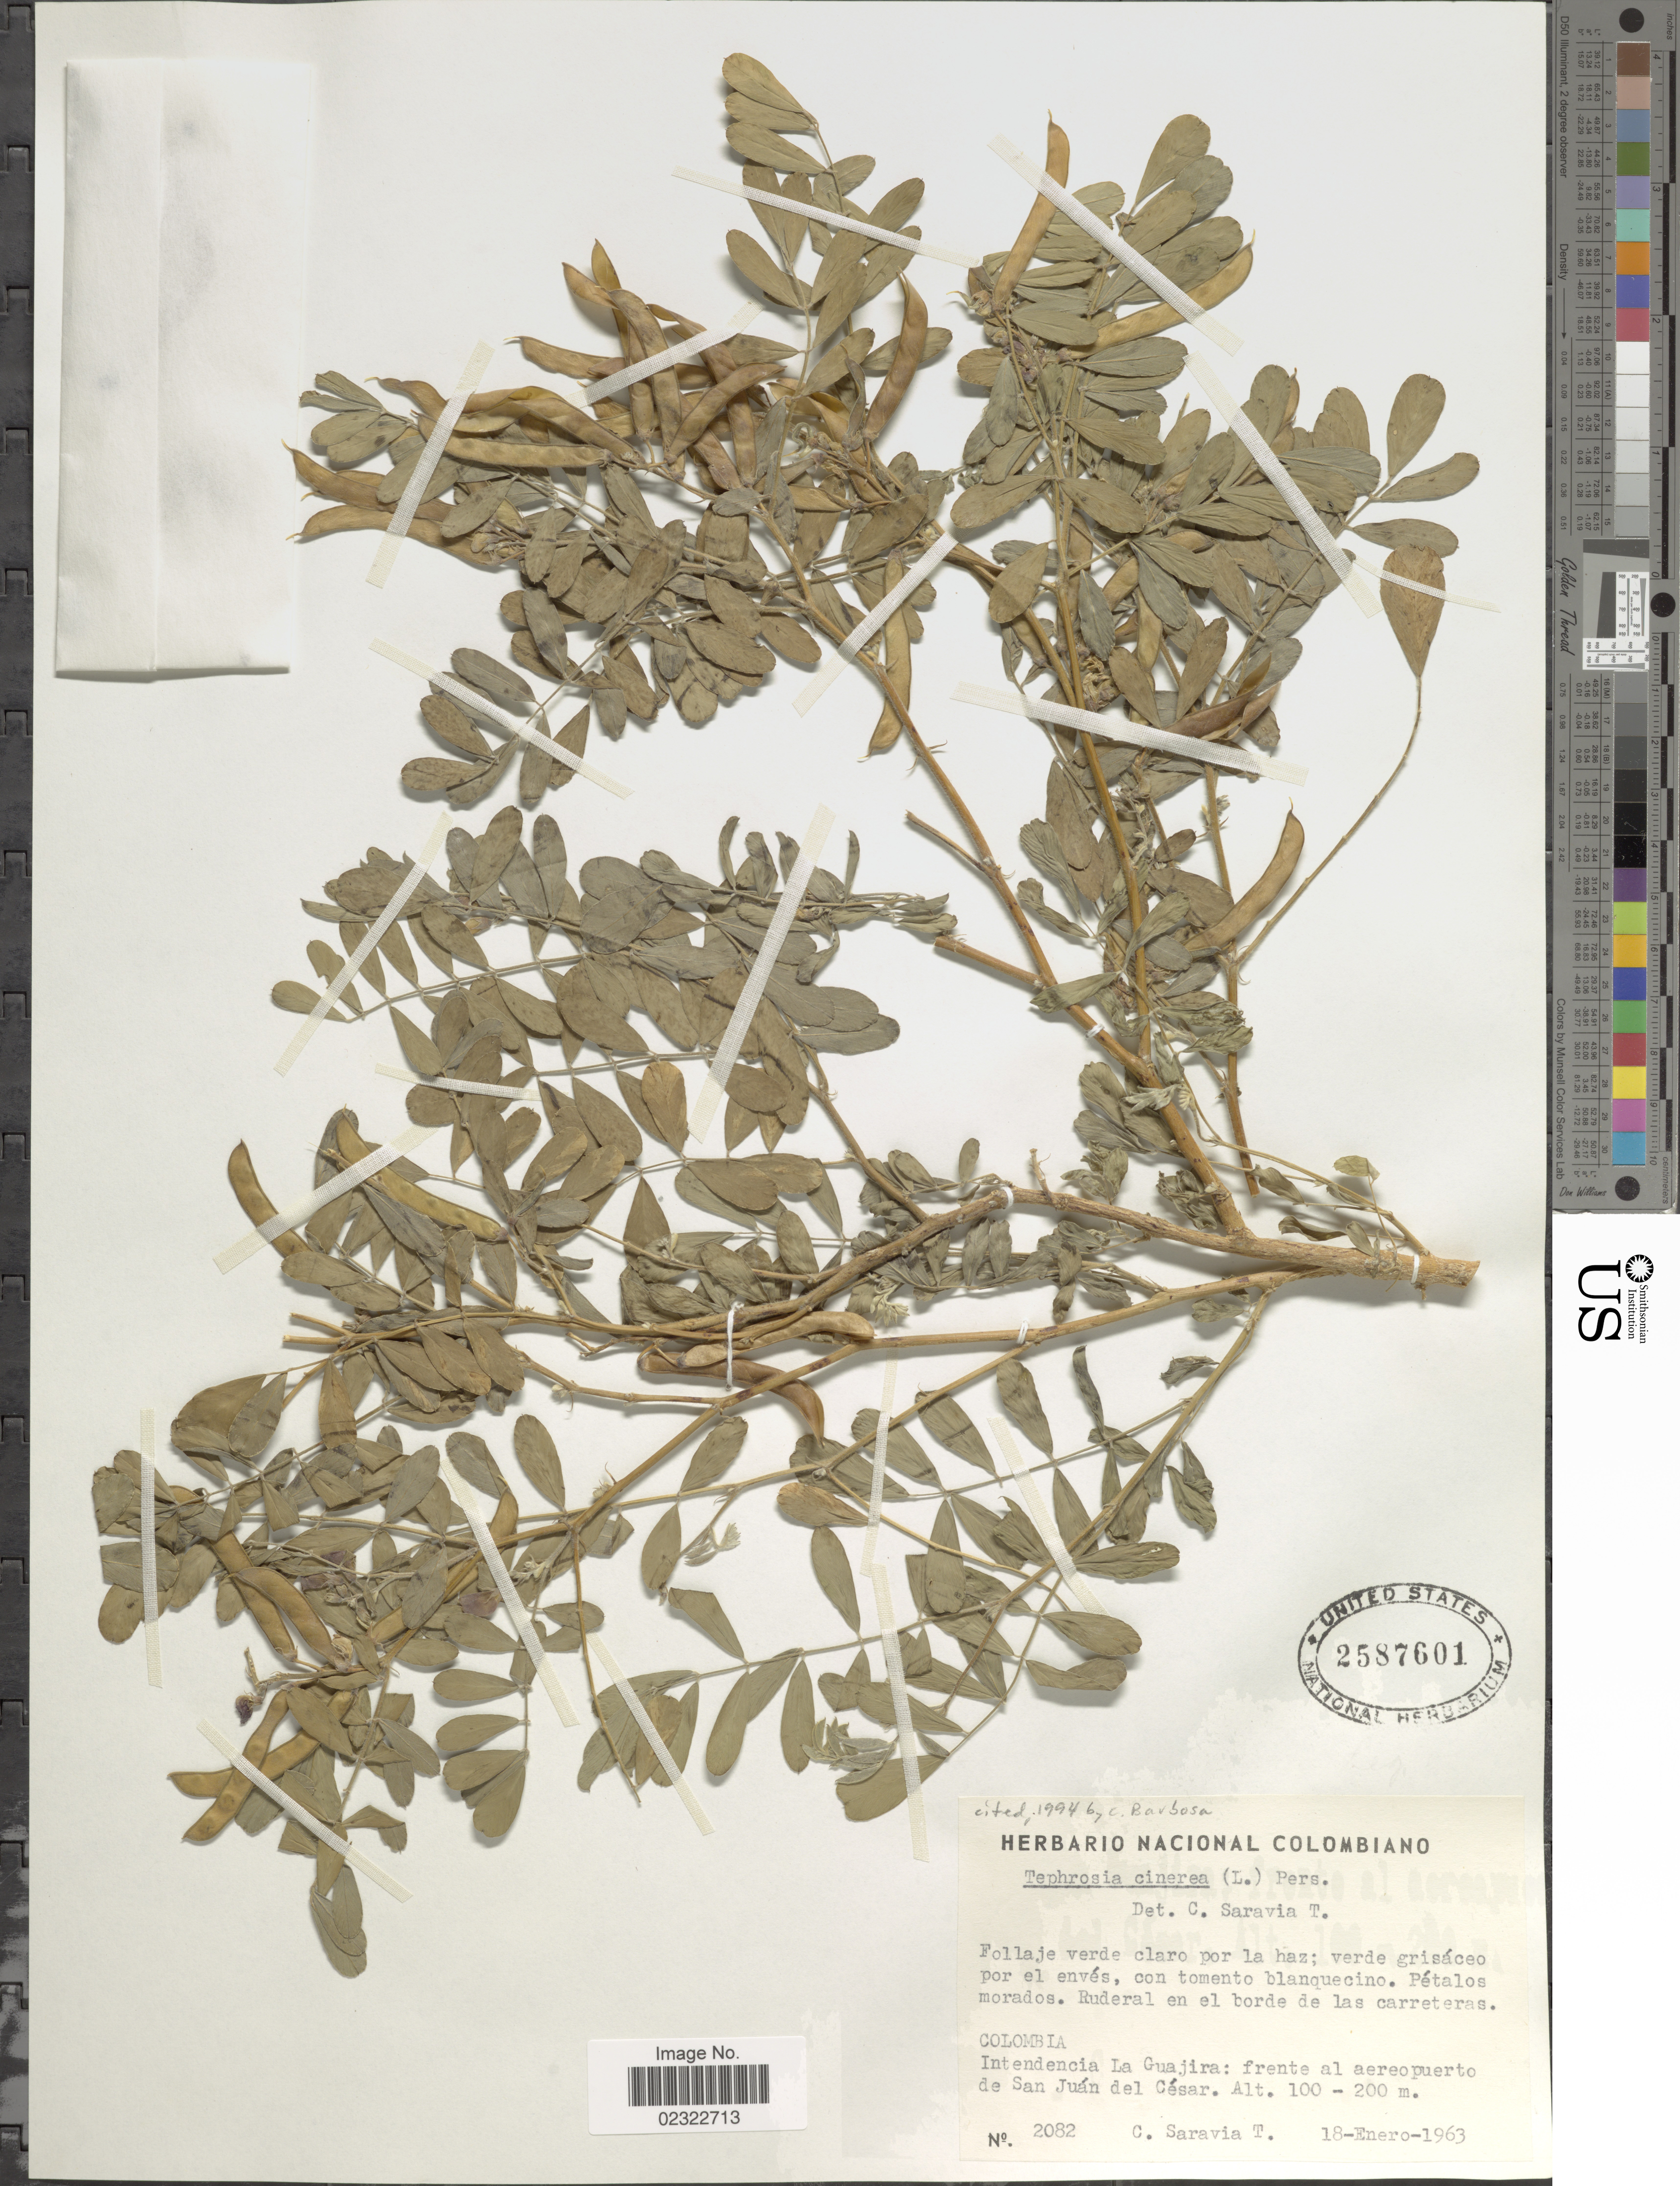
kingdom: Plantae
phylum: Tracheophyta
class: Magnoliopsida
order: Fabales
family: Fabaceae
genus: Tephrosia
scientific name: Tephrosia cinerea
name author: (L.) Pers.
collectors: C. Saravia T.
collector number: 2082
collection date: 1963-02-18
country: Colombia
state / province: La Guajira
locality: Intendencia La Guajira: frente al aereopuerto de San Juan del Cesae.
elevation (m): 100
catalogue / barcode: US 2587601